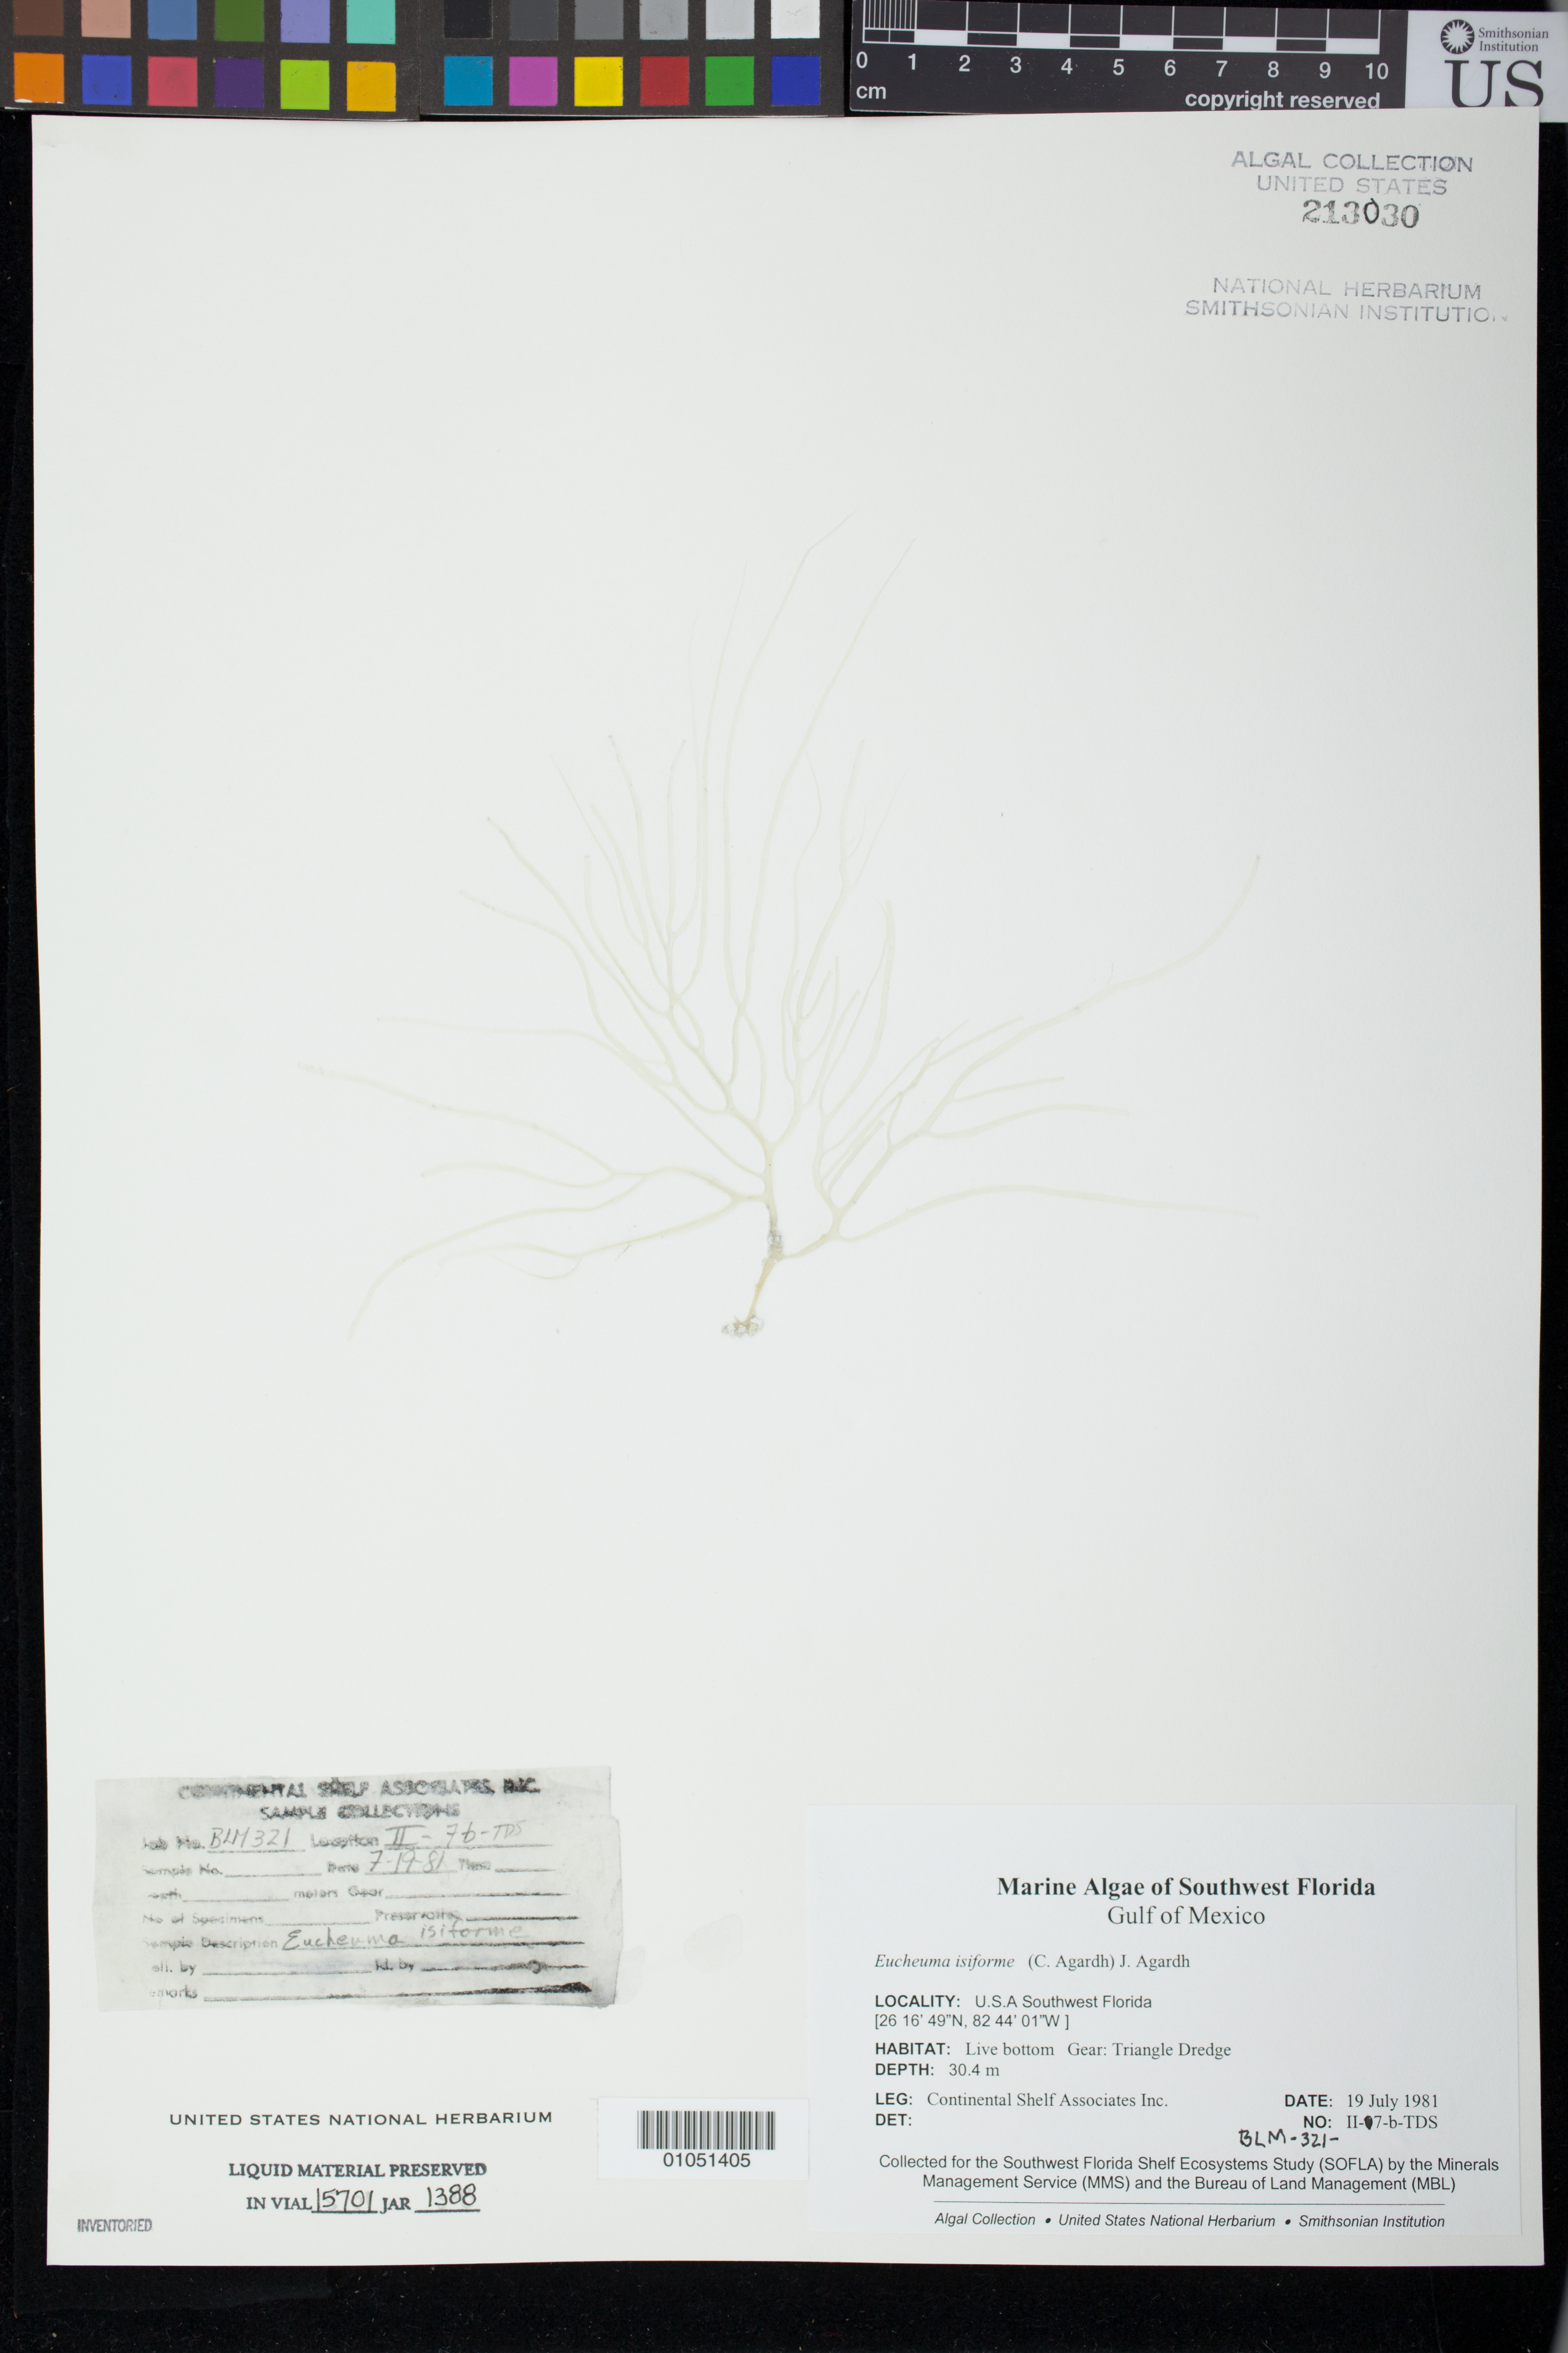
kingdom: Plantae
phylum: Rhodophyta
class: Florideophyceae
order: Gigartinales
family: Solieriaceae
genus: Eucheumatopsis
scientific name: Eucheumatopsis isiformis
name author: (C. Agardh) M.L. Núñez-Resendiz et al.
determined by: Algae name updating Project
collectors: Continental Shelf Associates for the MMS/BLM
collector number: BLM-321-II-7-B-TDS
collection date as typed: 19 Jul 1981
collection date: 1981-07-19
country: United States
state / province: Florida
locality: Gulf of Mexico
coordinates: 26 16'49"N, 82 44'01"W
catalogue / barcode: US 213030